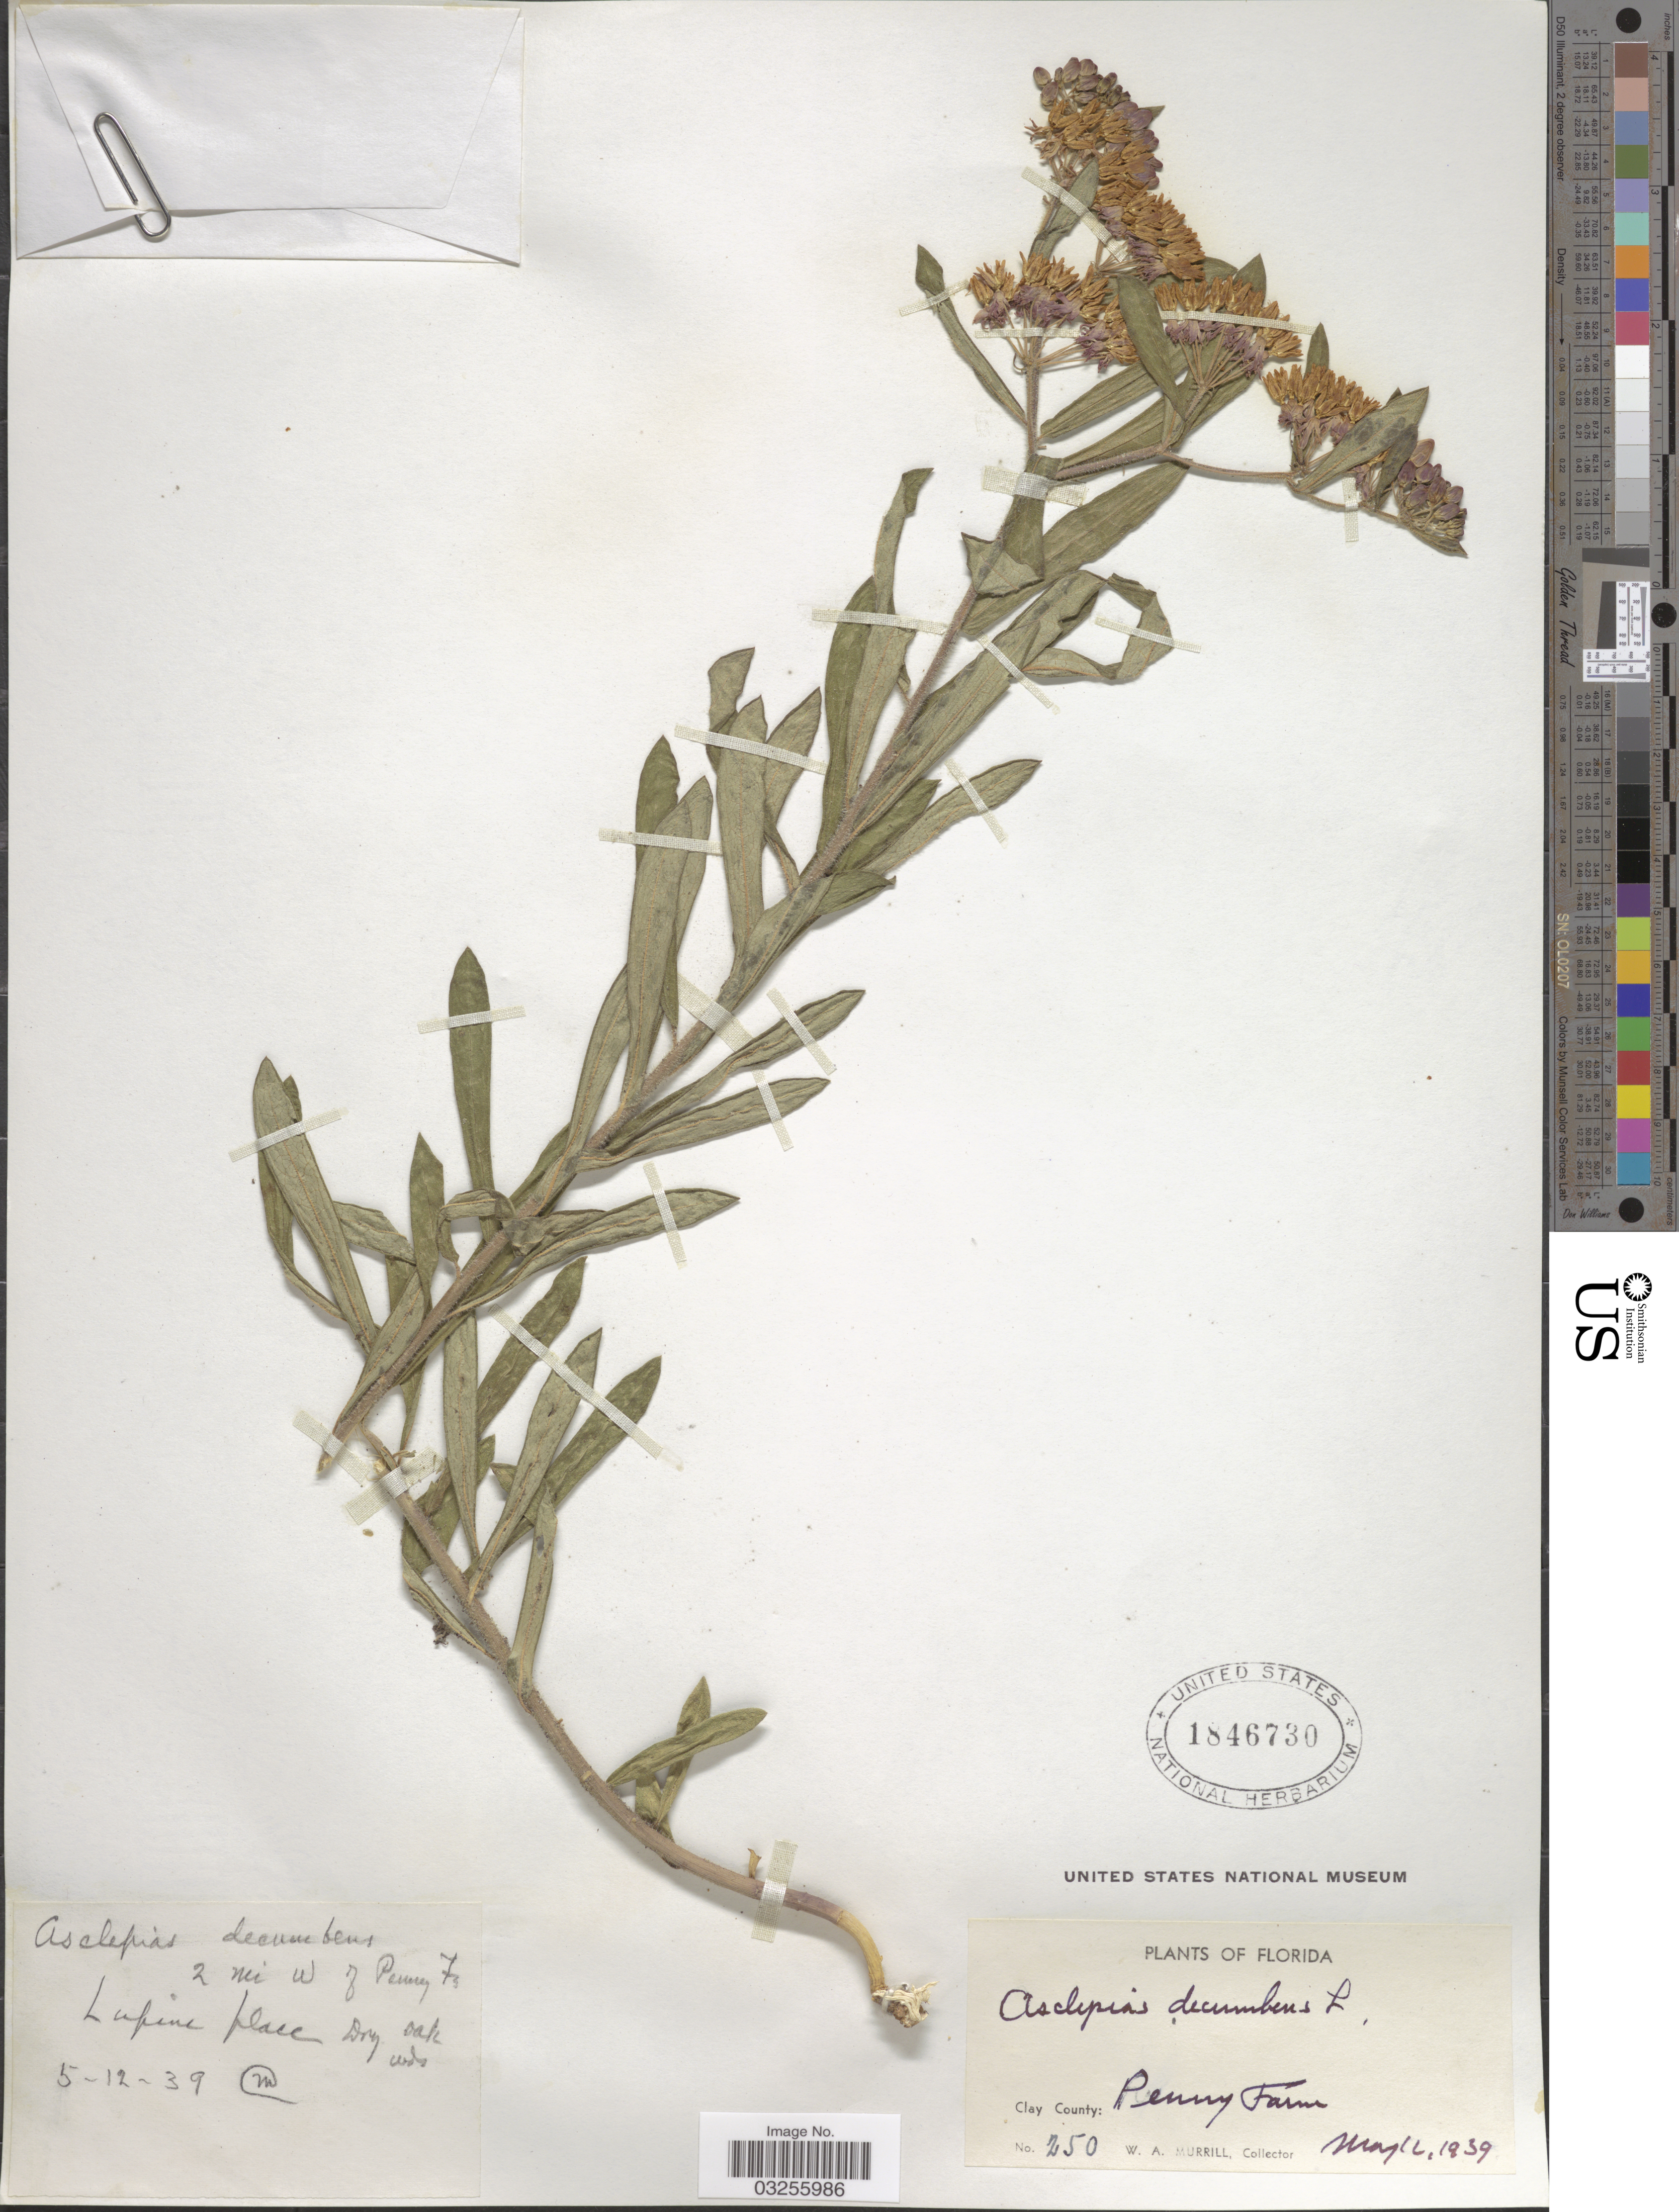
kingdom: Plantae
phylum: Tracheophyta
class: Magnoliopsida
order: Gentianales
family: Apocynaceae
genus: Asclepias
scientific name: Asclepias tuberosa subsp. tuberosa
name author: L.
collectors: W. A. Murrill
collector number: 250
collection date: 1939-05-12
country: United States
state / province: Florida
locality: Clay County: 2 mi W of Penny Farm.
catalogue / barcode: US 1846730